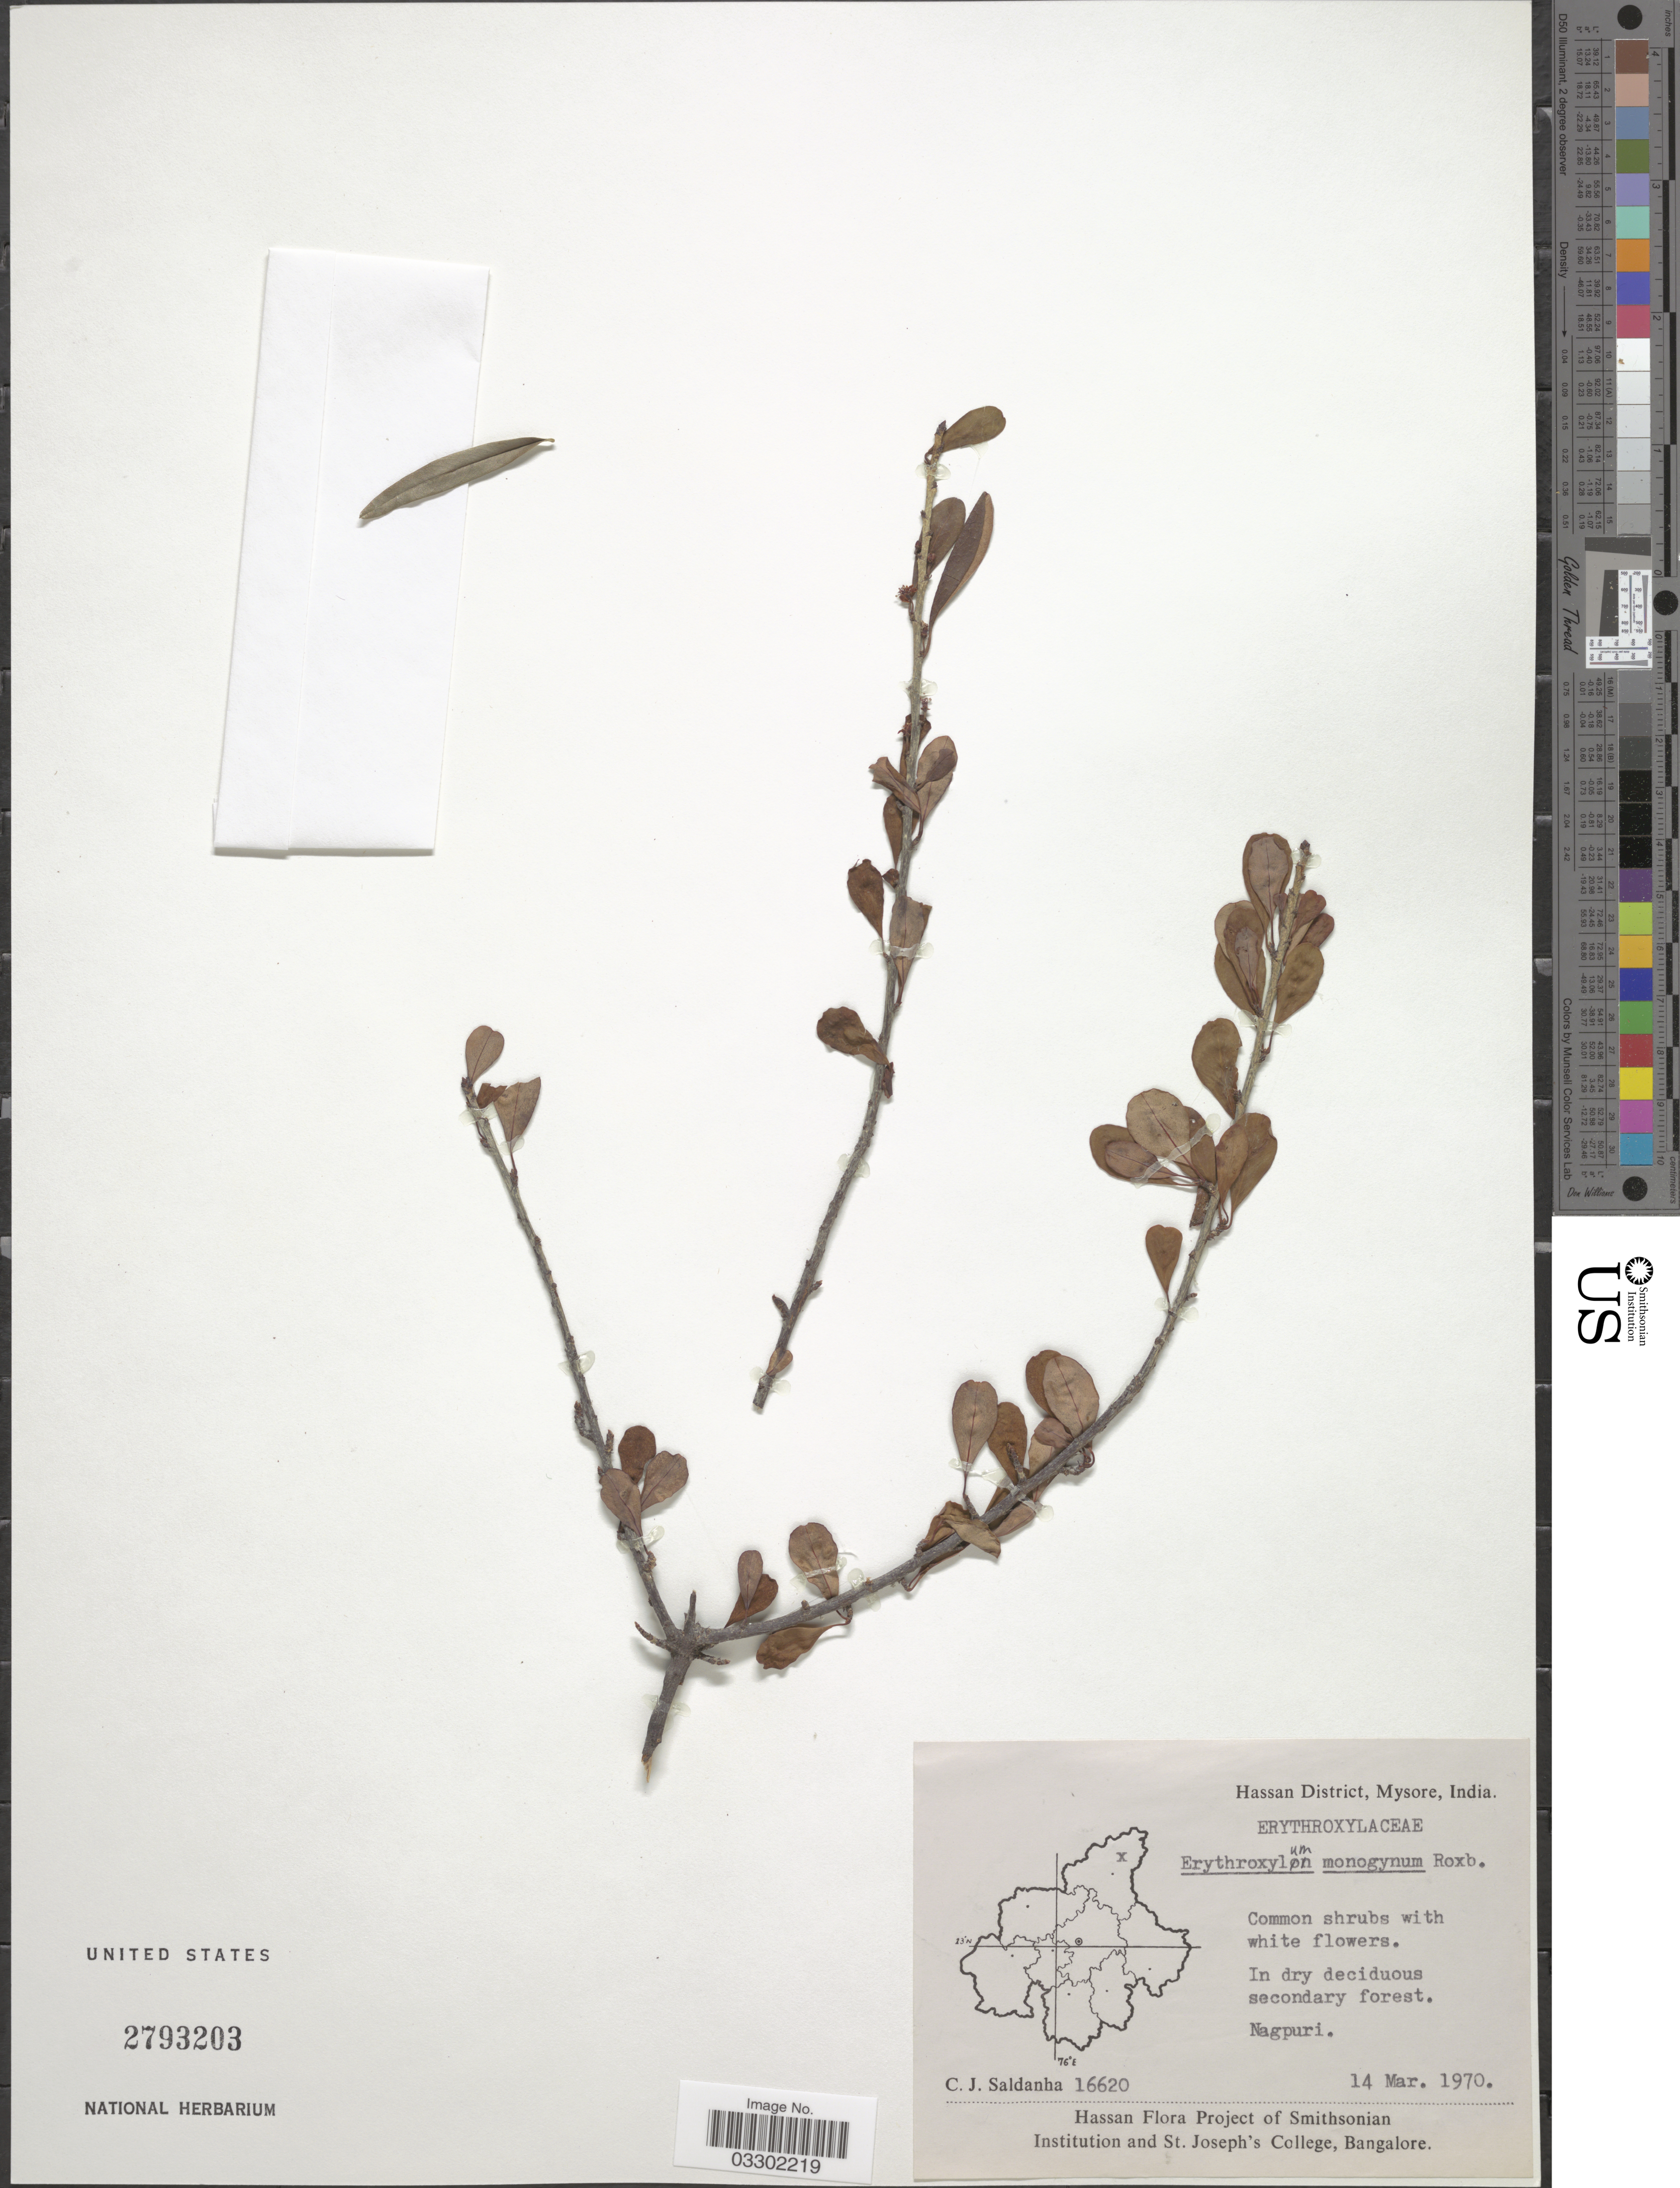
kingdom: Plantae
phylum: Tracheophyta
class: Magnoliopsida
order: Malpighiales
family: Erythroxylaceae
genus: Erythroxylum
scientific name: Erythroxylum monogynum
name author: Roxb.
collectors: C. J. Saldanha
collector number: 16620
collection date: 1970-03-14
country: India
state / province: Karnataka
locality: Hassan District, Mysore, Nagpuri.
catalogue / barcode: US 2793203